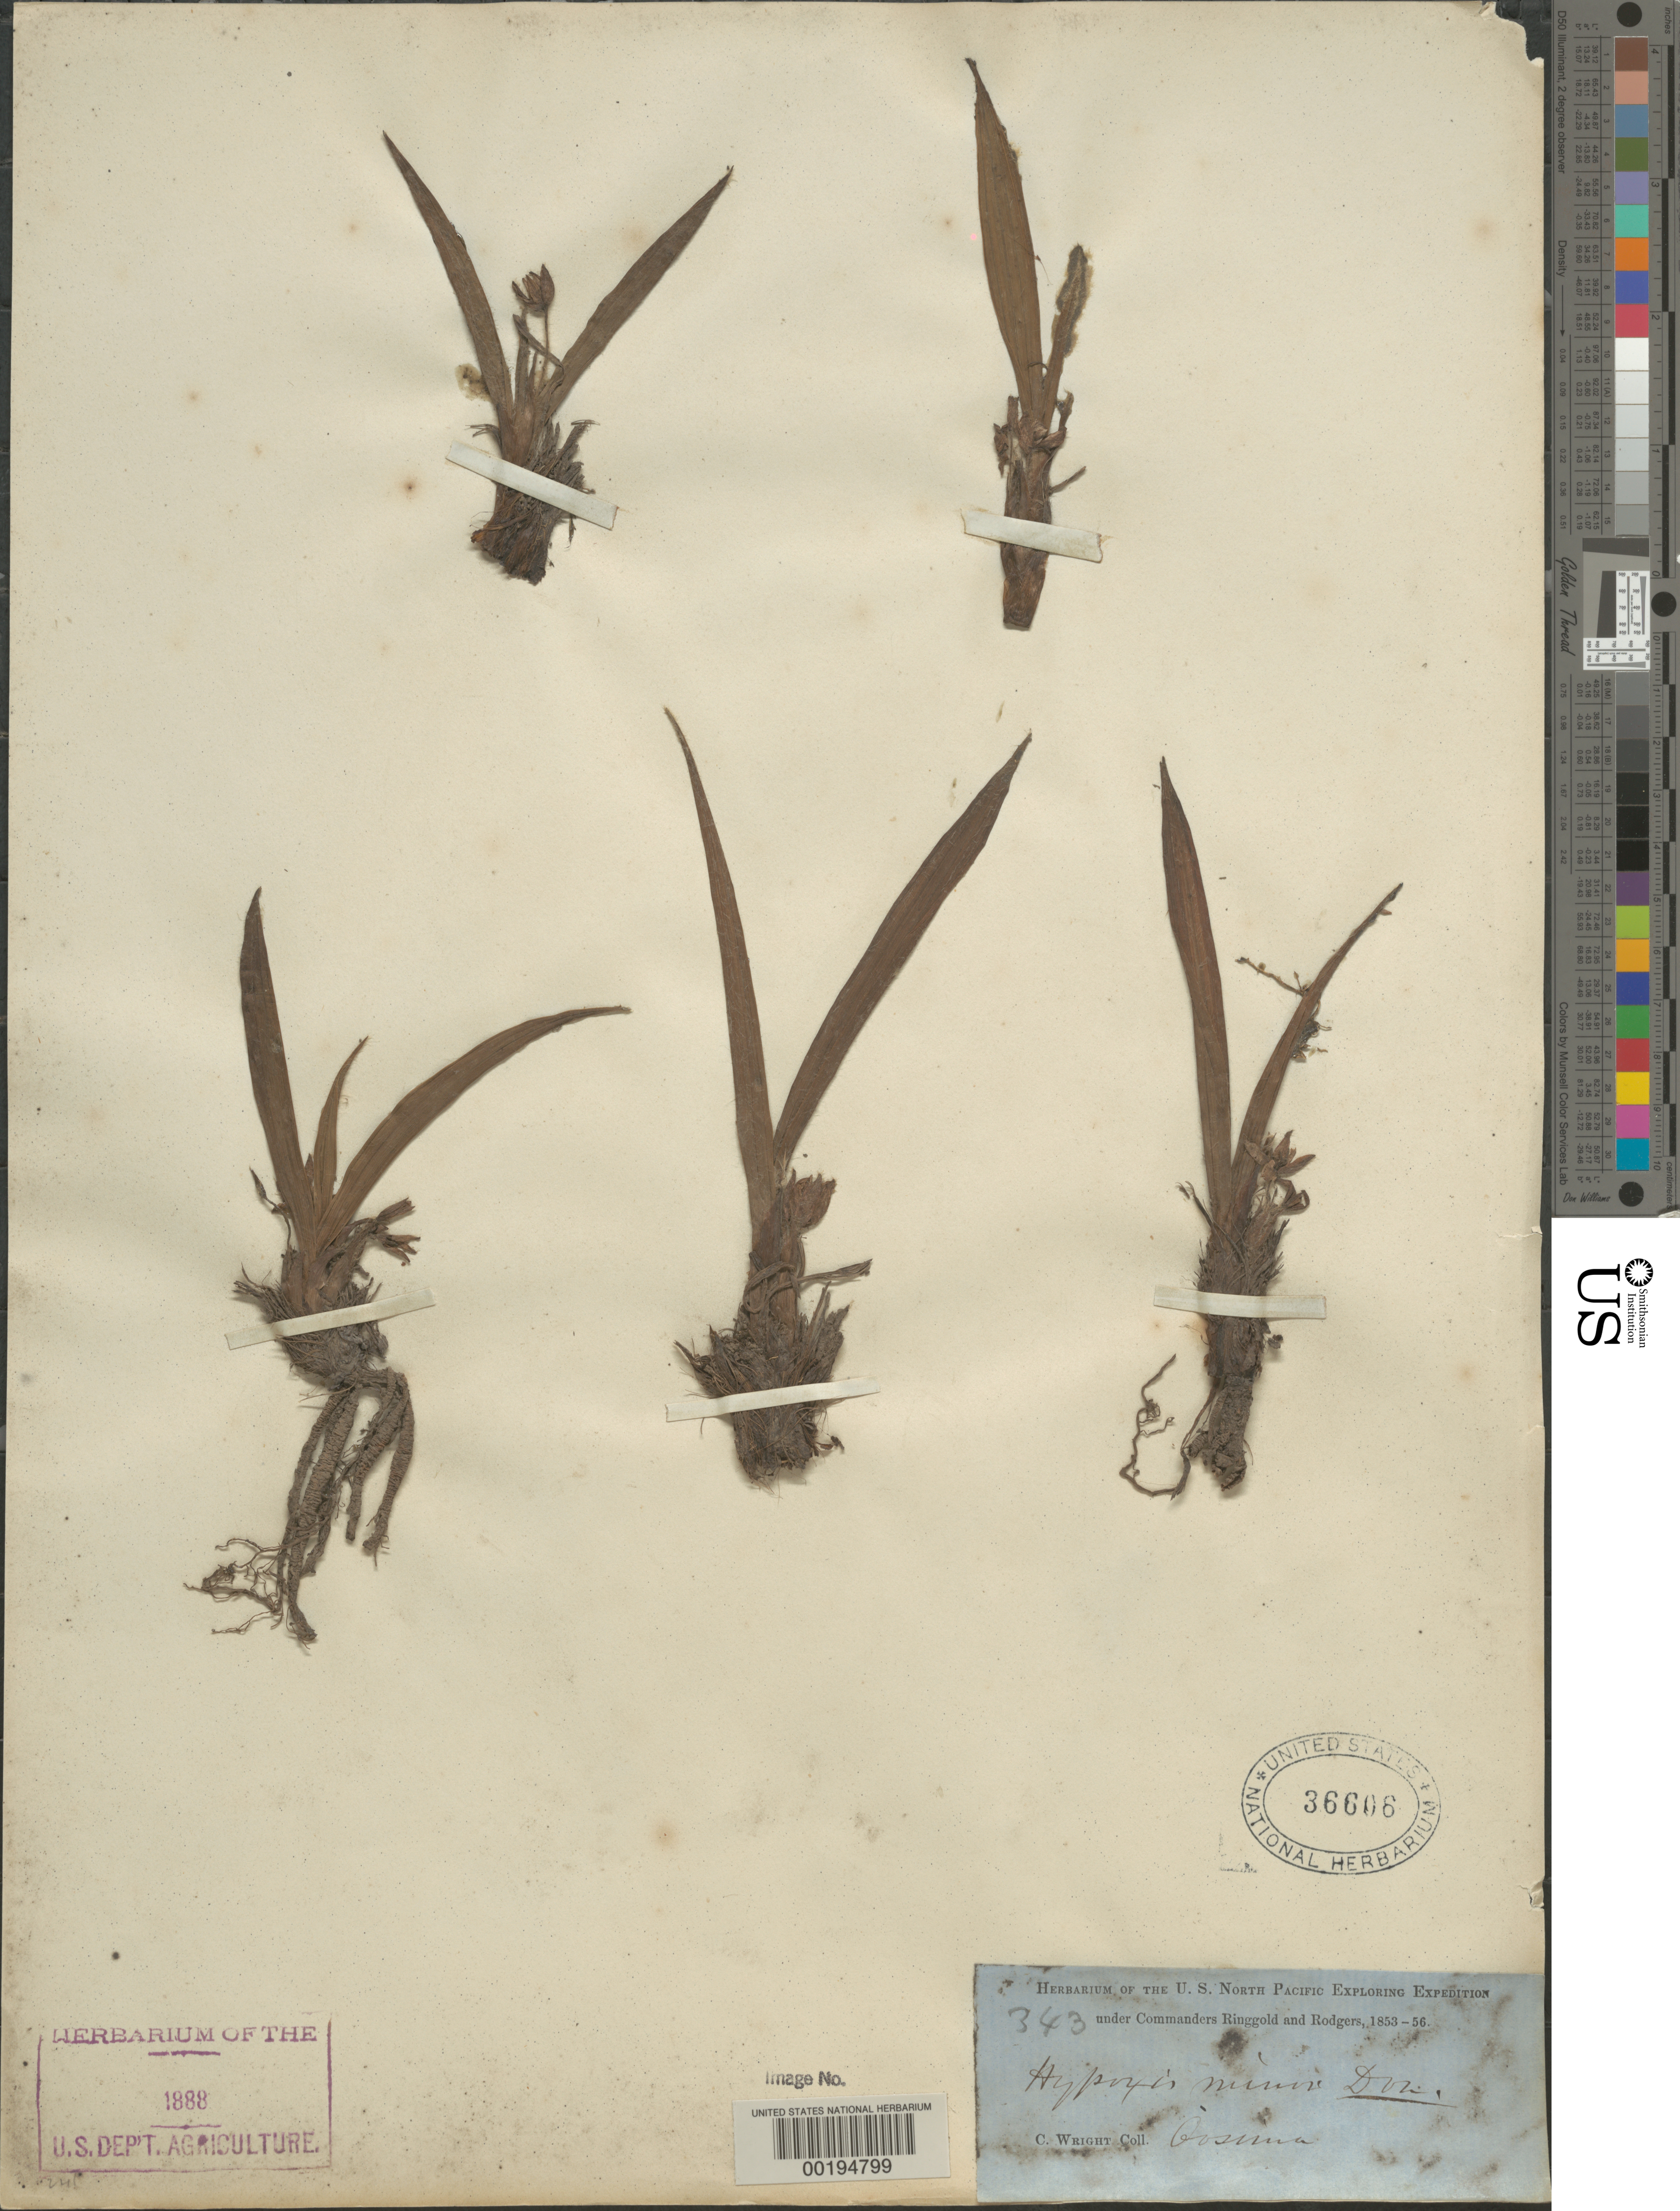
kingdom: Plantae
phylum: Tracheophyta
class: Liliopsida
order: Asparagales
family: Hypoxidaceae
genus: Curculigo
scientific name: Curculigo orchioides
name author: Gaertn.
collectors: C. Wright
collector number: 343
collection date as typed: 1853 to -- -- 1856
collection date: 1853/1856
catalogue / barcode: US 36606